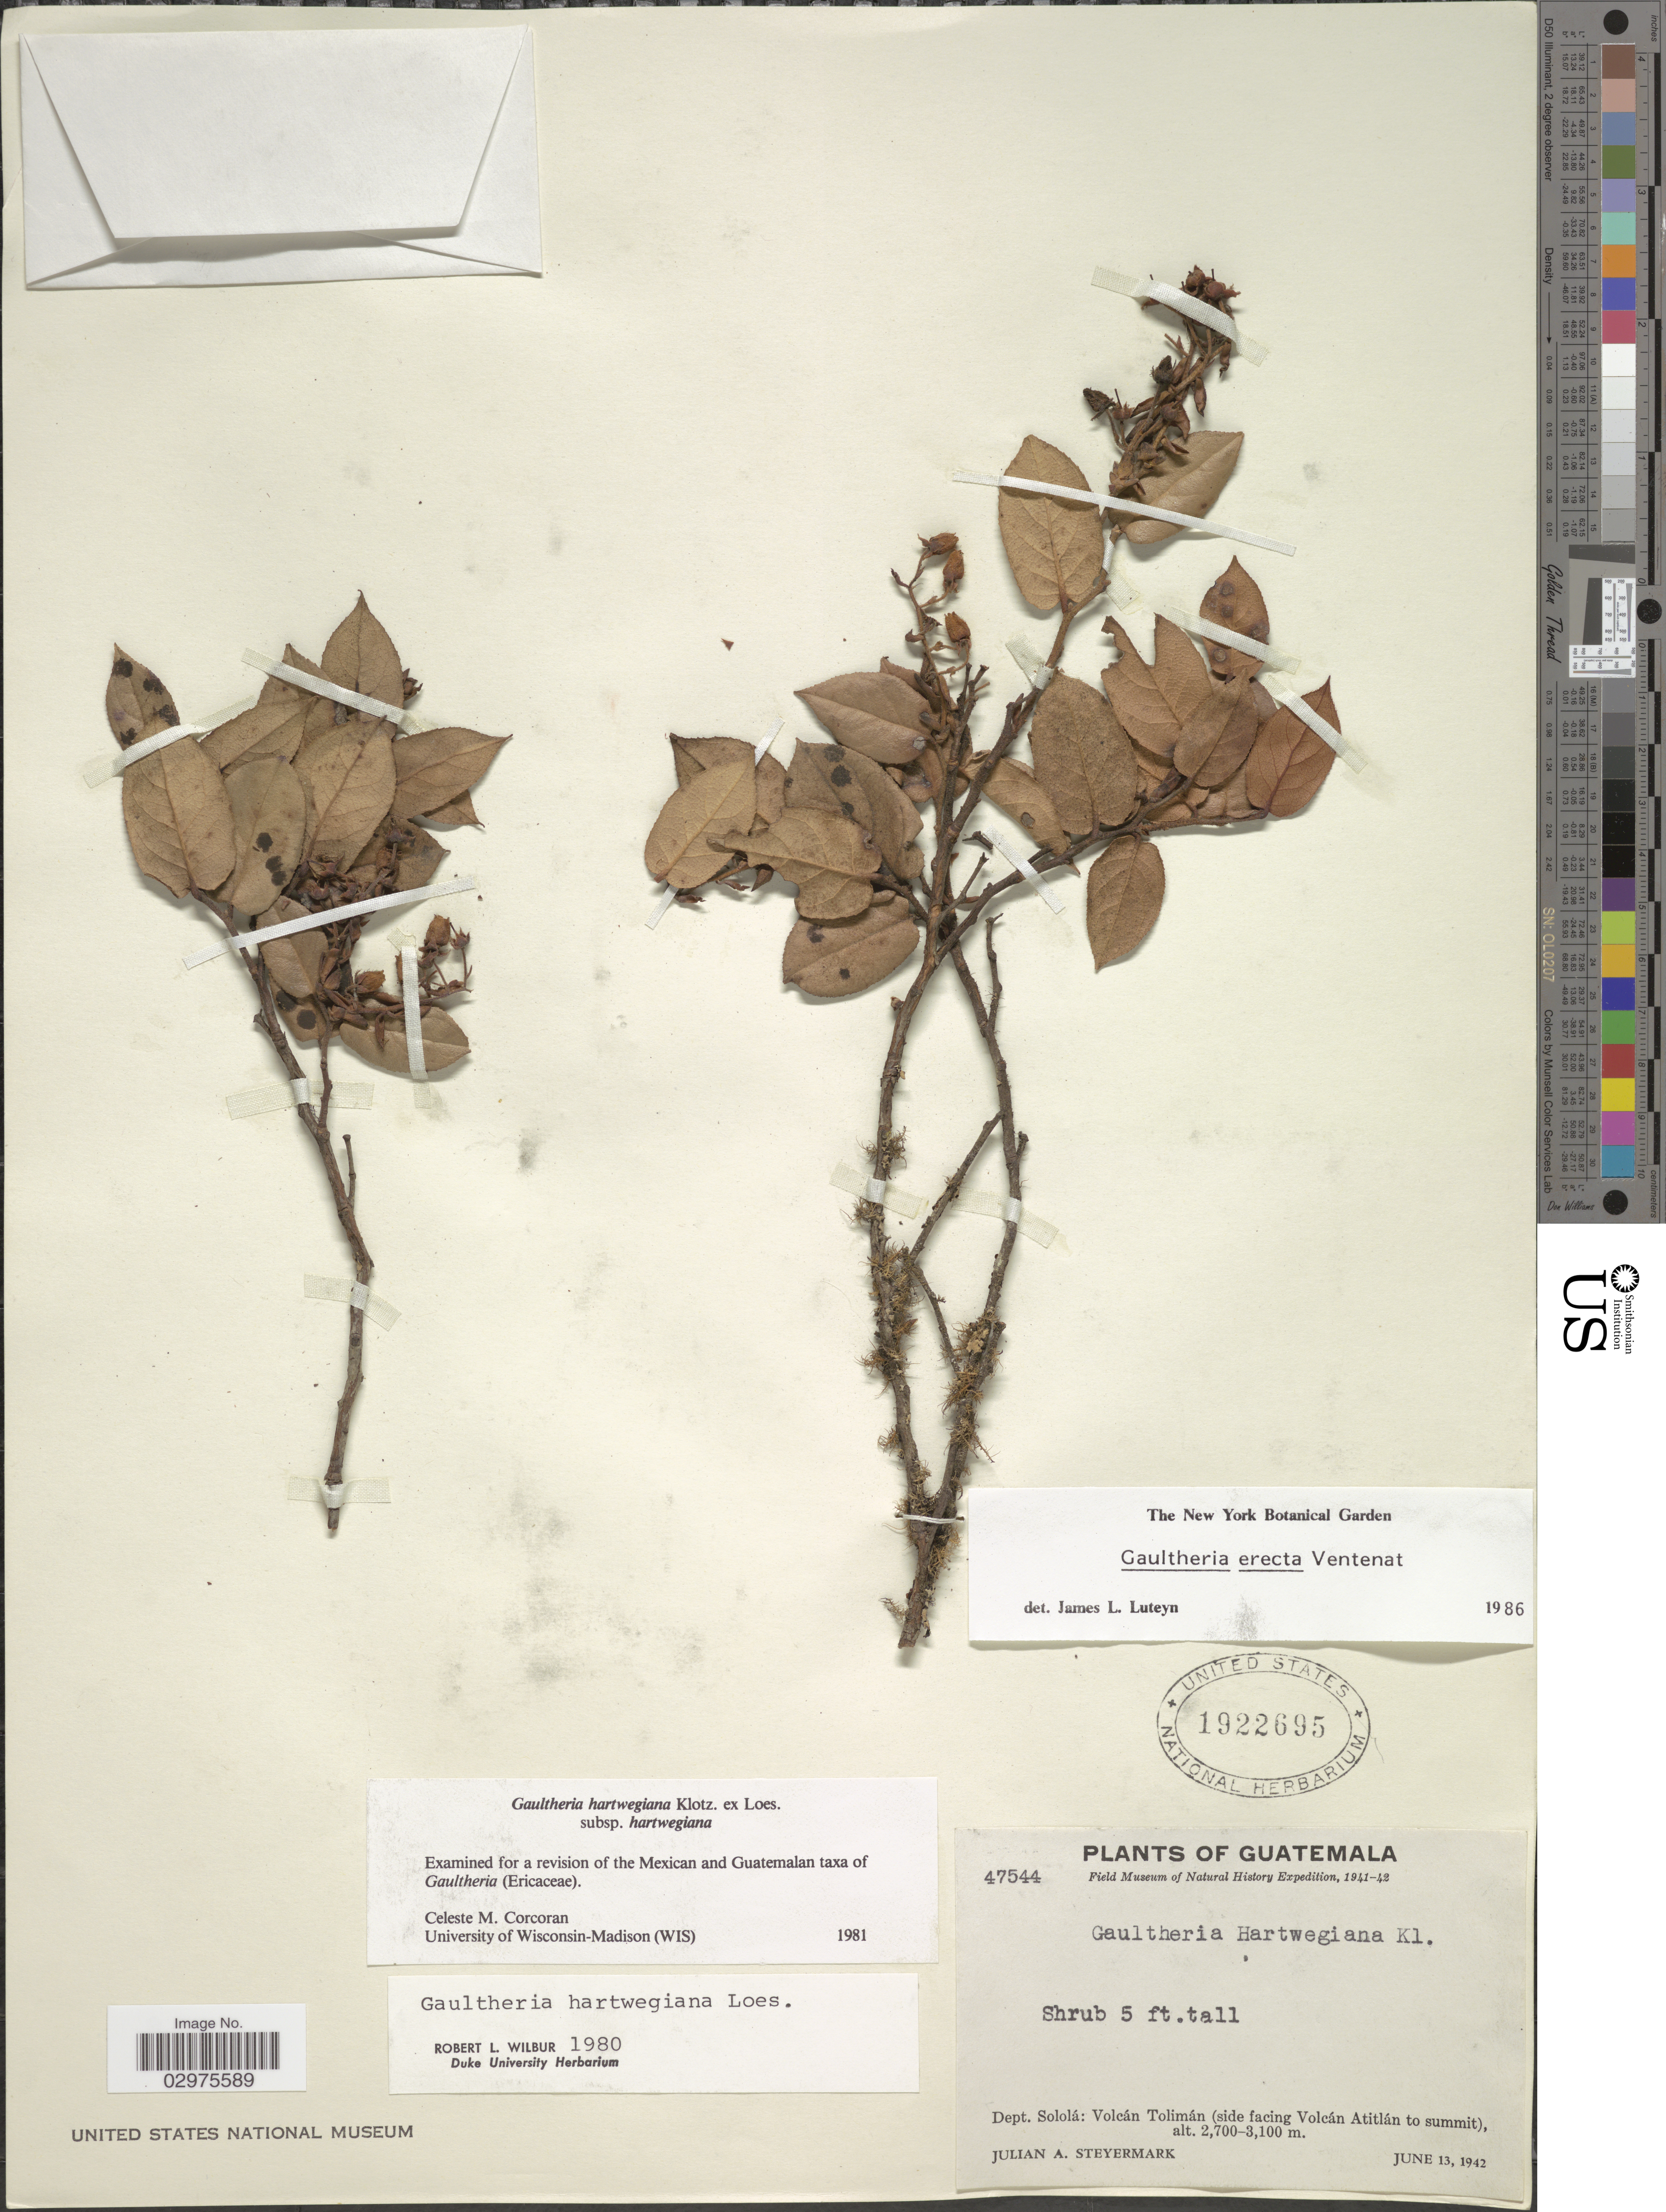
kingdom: Plantae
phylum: Tracheophyta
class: Magnoliopsida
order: Ericales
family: Ericaceae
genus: Gaultheria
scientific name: Gaultheria erecta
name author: Vent.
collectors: J. Steyermark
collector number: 47544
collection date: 1942-06-13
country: Guatemala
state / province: Sololá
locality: Dept. Sololá: Volcán Tolimán (side facing Volcán Atitlán to summit).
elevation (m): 2700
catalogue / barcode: US 1922695